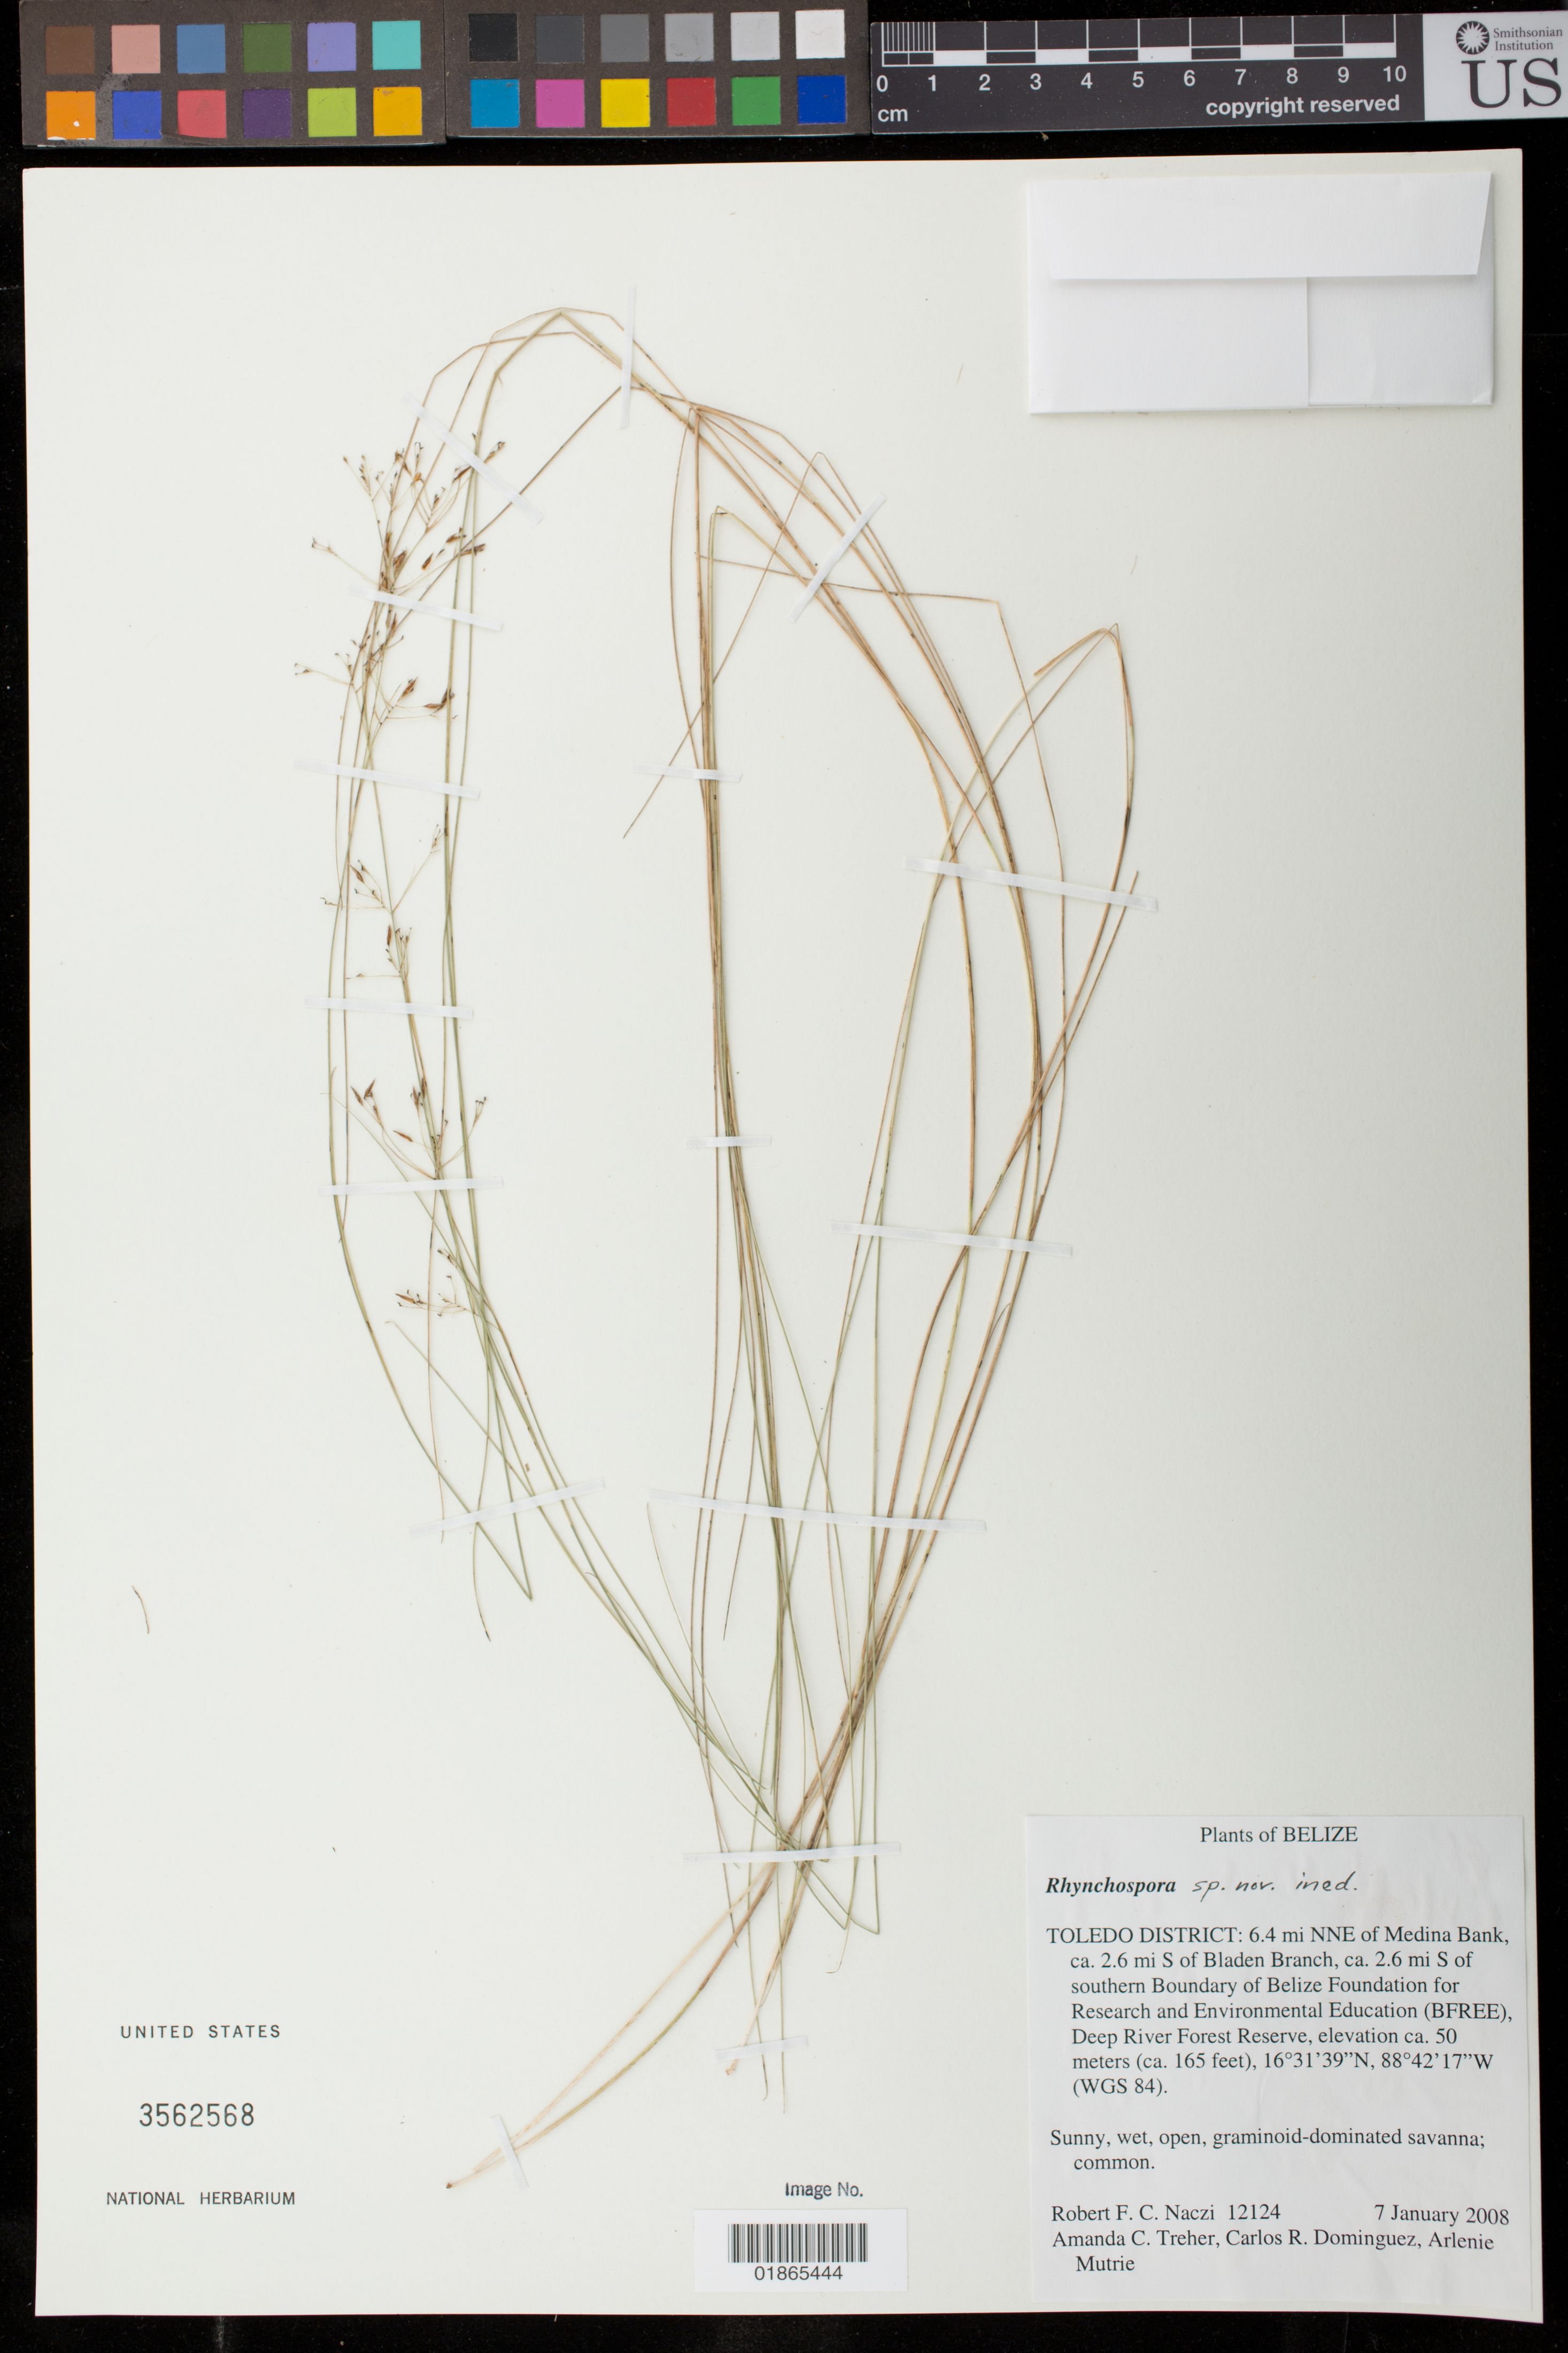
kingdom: Plantae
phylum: Tracheophyta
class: Liliopsida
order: Poales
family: Cyperaceae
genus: Rhynchospora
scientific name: Rhynchospora belizensis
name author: Naczi & Silva Filho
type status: Isotype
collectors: R. F. C. Naczi, A. Treher, C. Dominguez & A. Mutrie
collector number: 12124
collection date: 2008-01-07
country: Belize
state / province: Toledo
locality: Toledo District: 6.4 mi NNE of Medina Bank, ca. 2.6 mi S of Bladen Branch, ca 2.6 mi S of southern Boundary of Belize Foundation for Research and Environmental Education (BFREE), Deep River Forest Reserve.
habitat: Sunny, wet, open, graminoid-dominated savanna.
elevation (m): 50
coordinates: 16 31 39 N, 88 42 17 W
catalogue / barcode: US 3562568